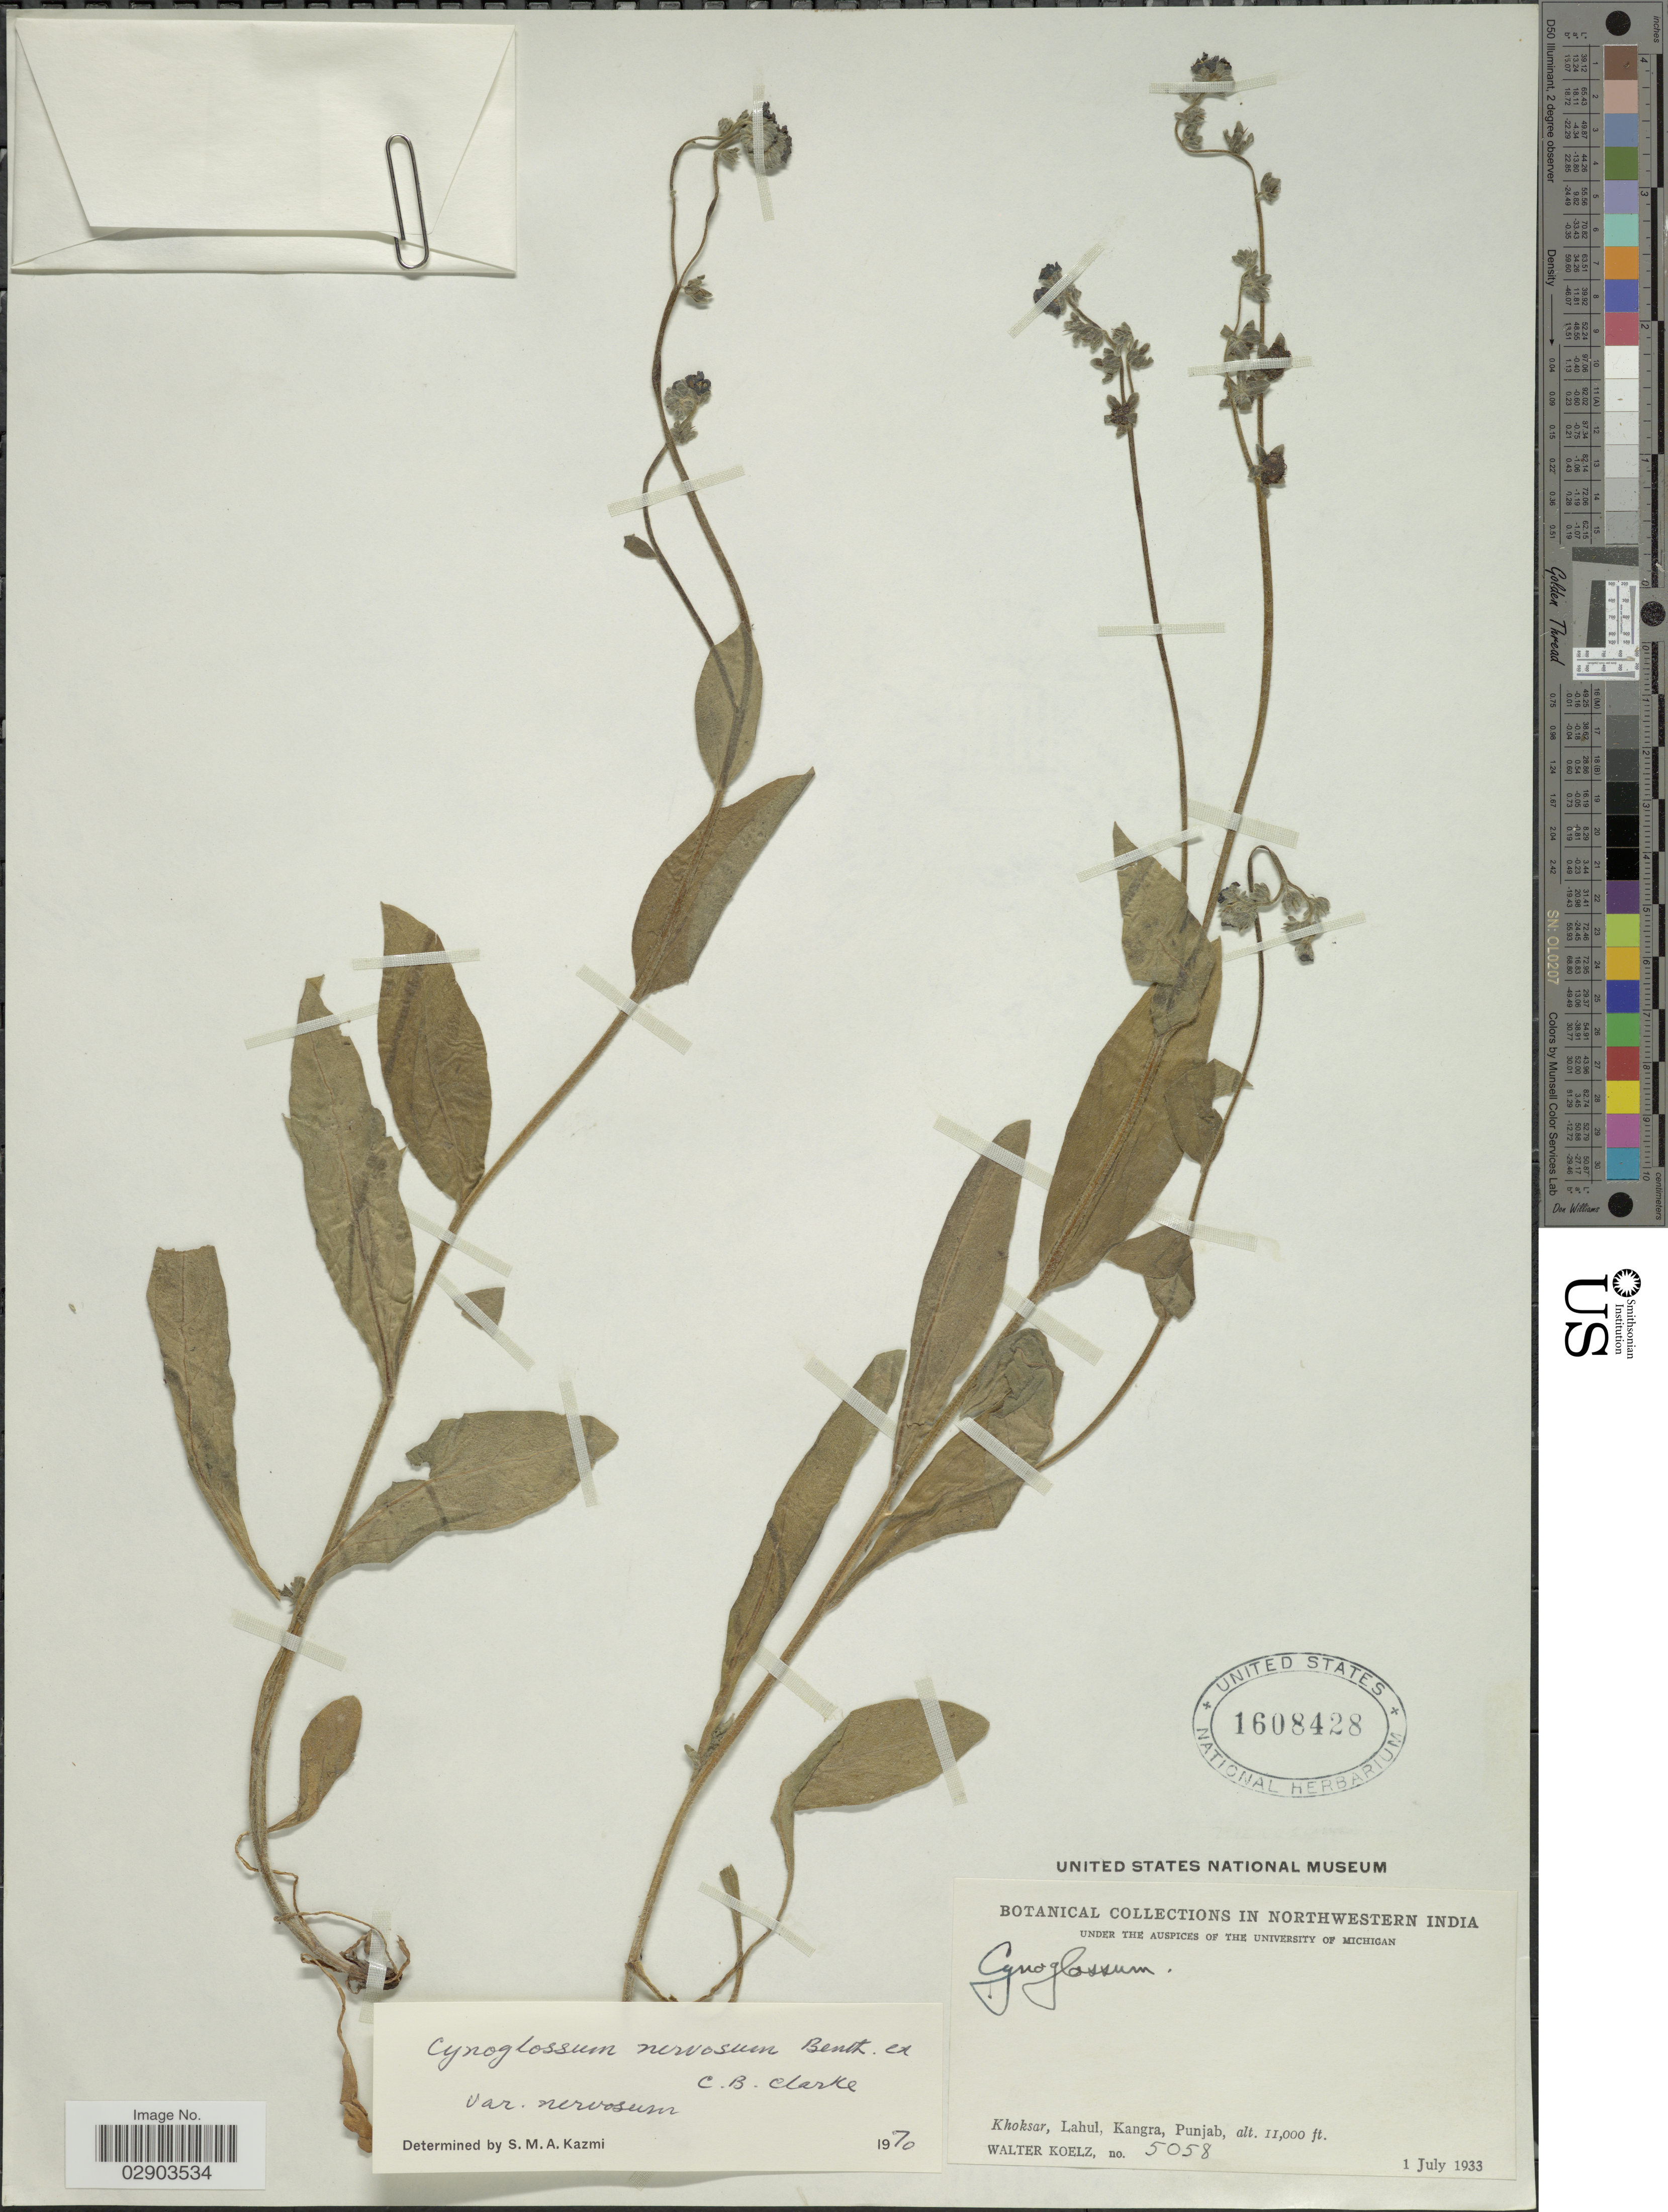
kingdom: Plantae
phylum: Tracheophyta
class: Magnoliopsida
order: Boraginales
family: Boraginaceae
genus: Cynoglossum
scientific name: Cynoglossum nervosum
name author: Benth. & C.B. Clarke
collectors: W. N. Koelz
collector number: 5058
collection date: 1933-07-01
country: India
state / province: Punjab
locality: Northwestern India. Khoksar, Lahul, Kangra.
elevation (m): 3353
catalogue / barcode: US 1608428